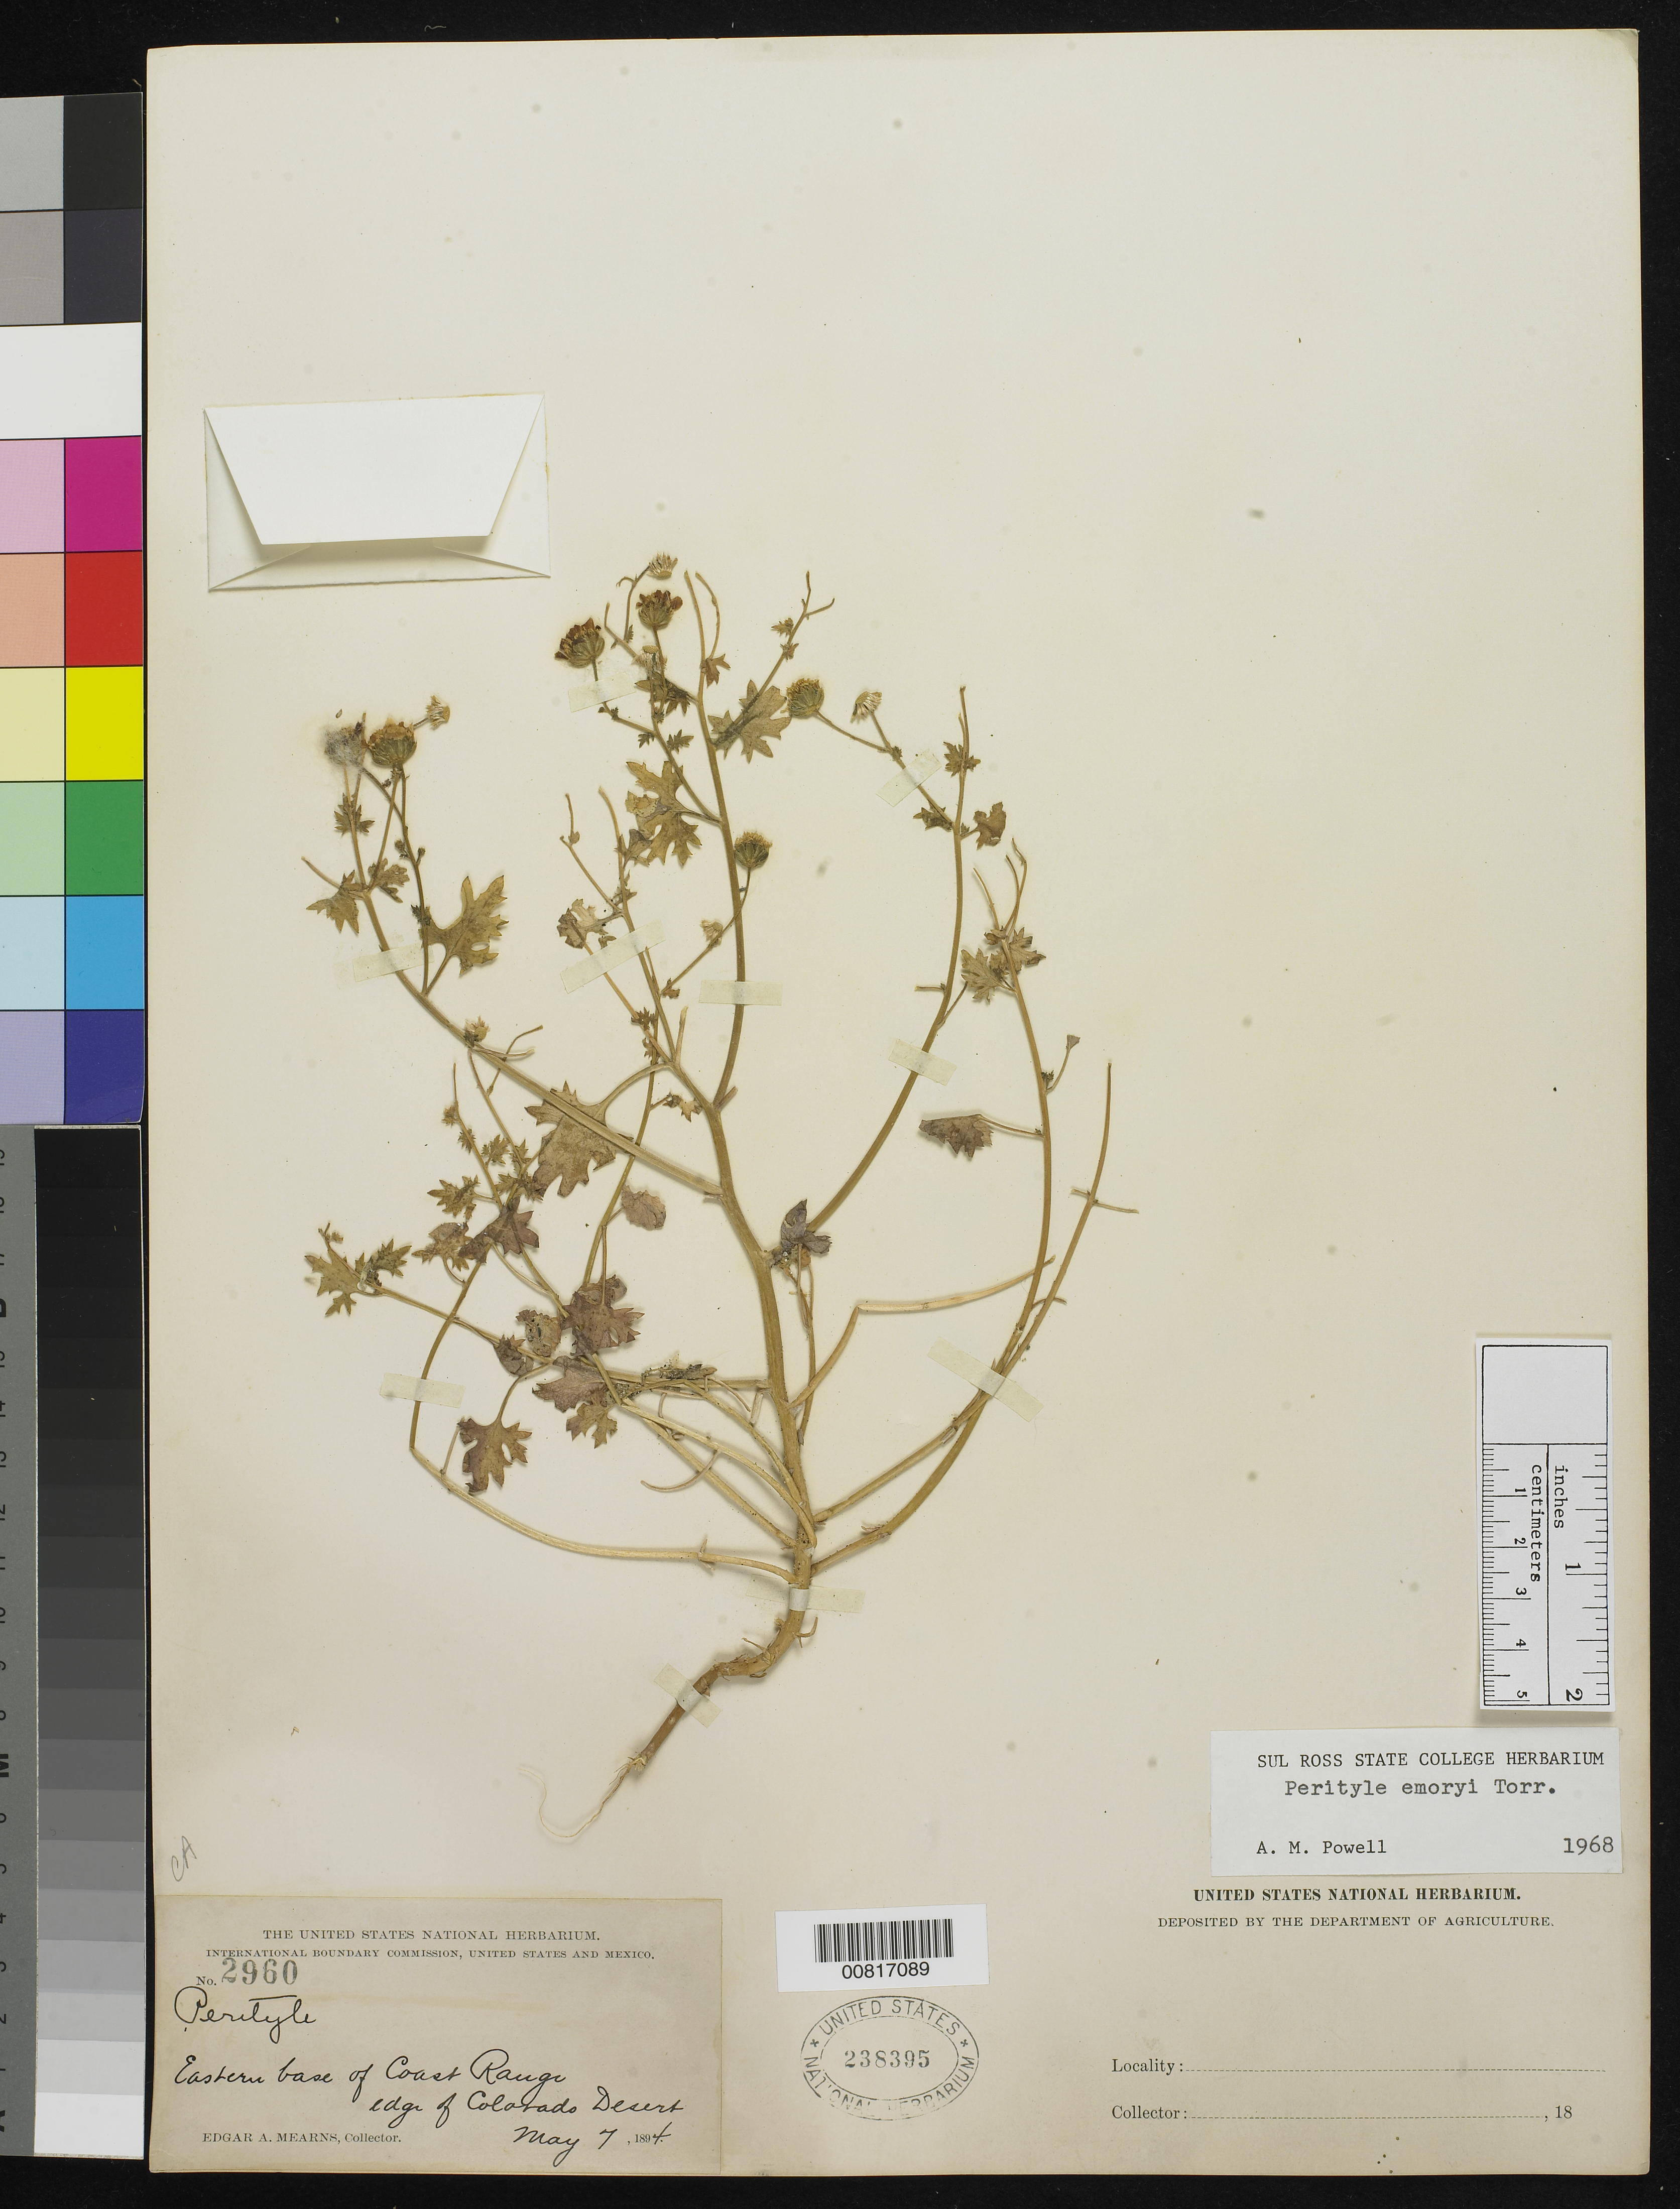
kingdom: Plantae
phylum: Tracheophyta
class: Magnoliopsida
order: Asterales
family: Asteraceae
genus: Perityle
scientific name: Perityle emoryi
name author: Torr.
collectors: E. A. Mearns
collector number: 2960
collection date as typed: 07 May 1894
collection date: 1894-05-07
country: United States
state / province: California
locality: Eastern base of Coast Range, edge of Colorado Desert.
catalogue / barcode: US 238395